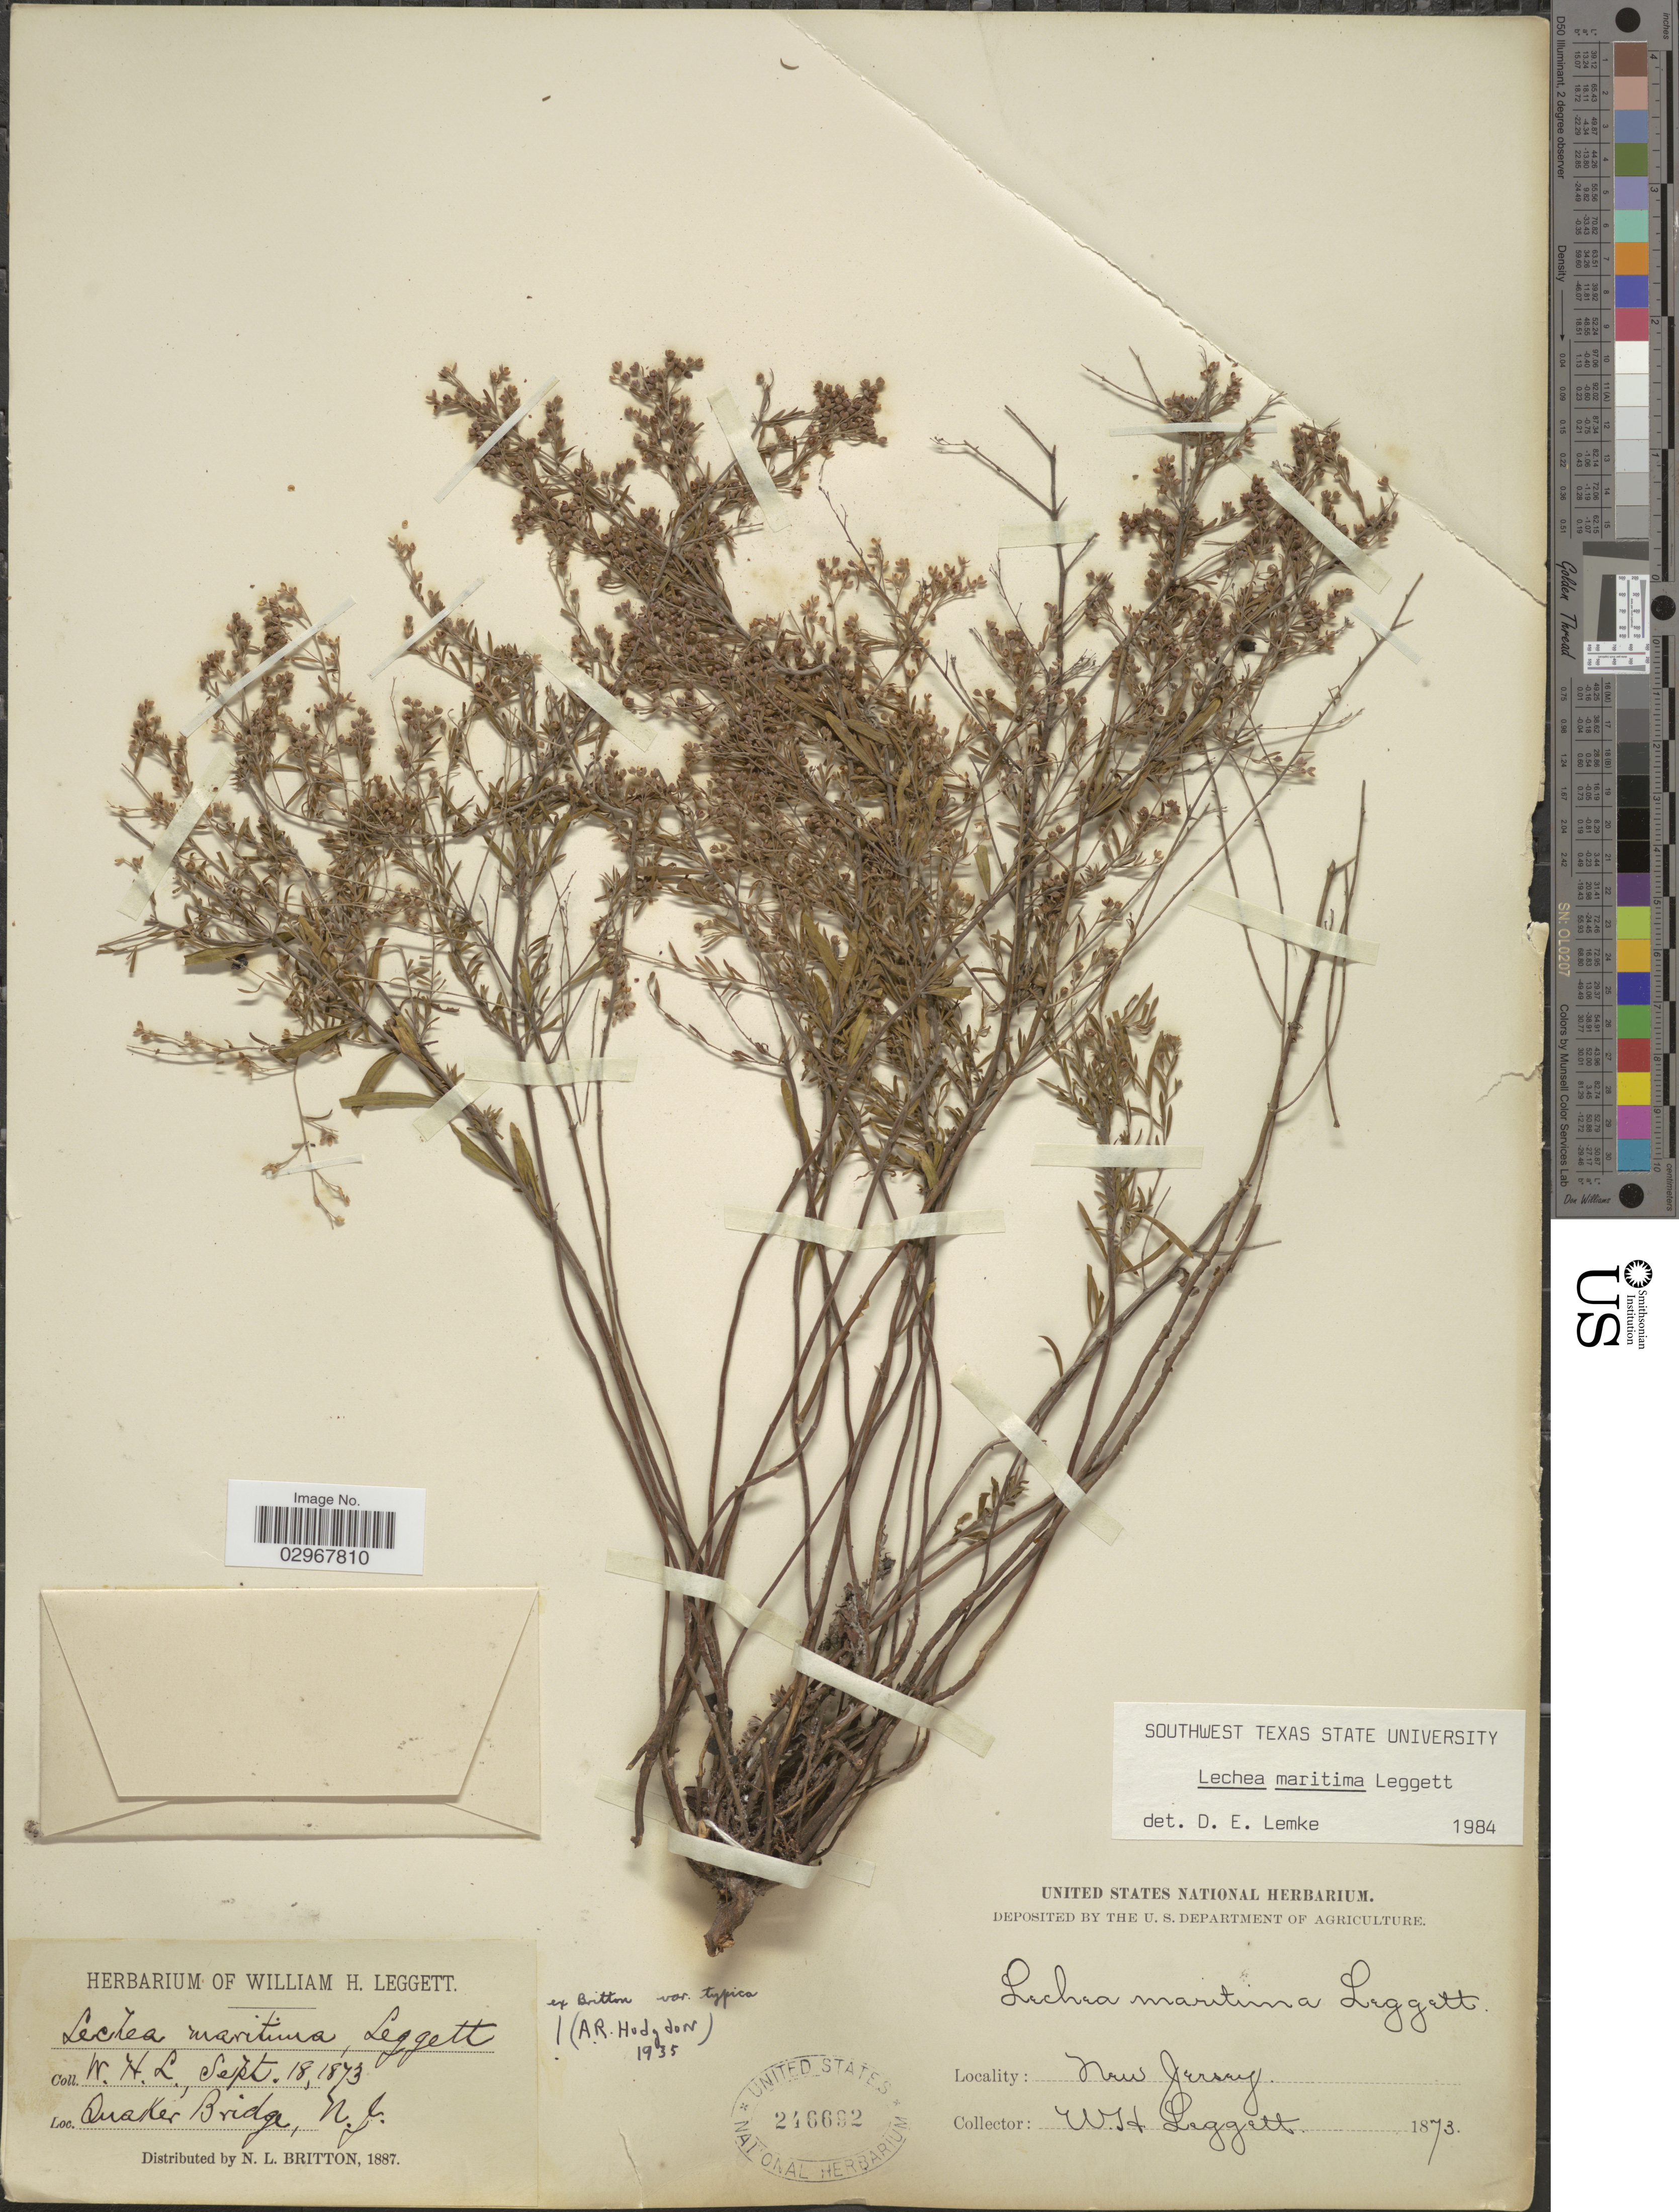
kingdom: Plantae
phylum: Tracheophyta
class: Magnoliopsida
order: Malvales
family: Cistaceae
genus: Lechea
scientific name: Lechea maritima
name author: Legg.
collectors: W. Leggett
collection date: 1873-09-18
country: United States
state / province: New Jersey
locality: Quaker Bridge.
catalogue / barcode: US 246692